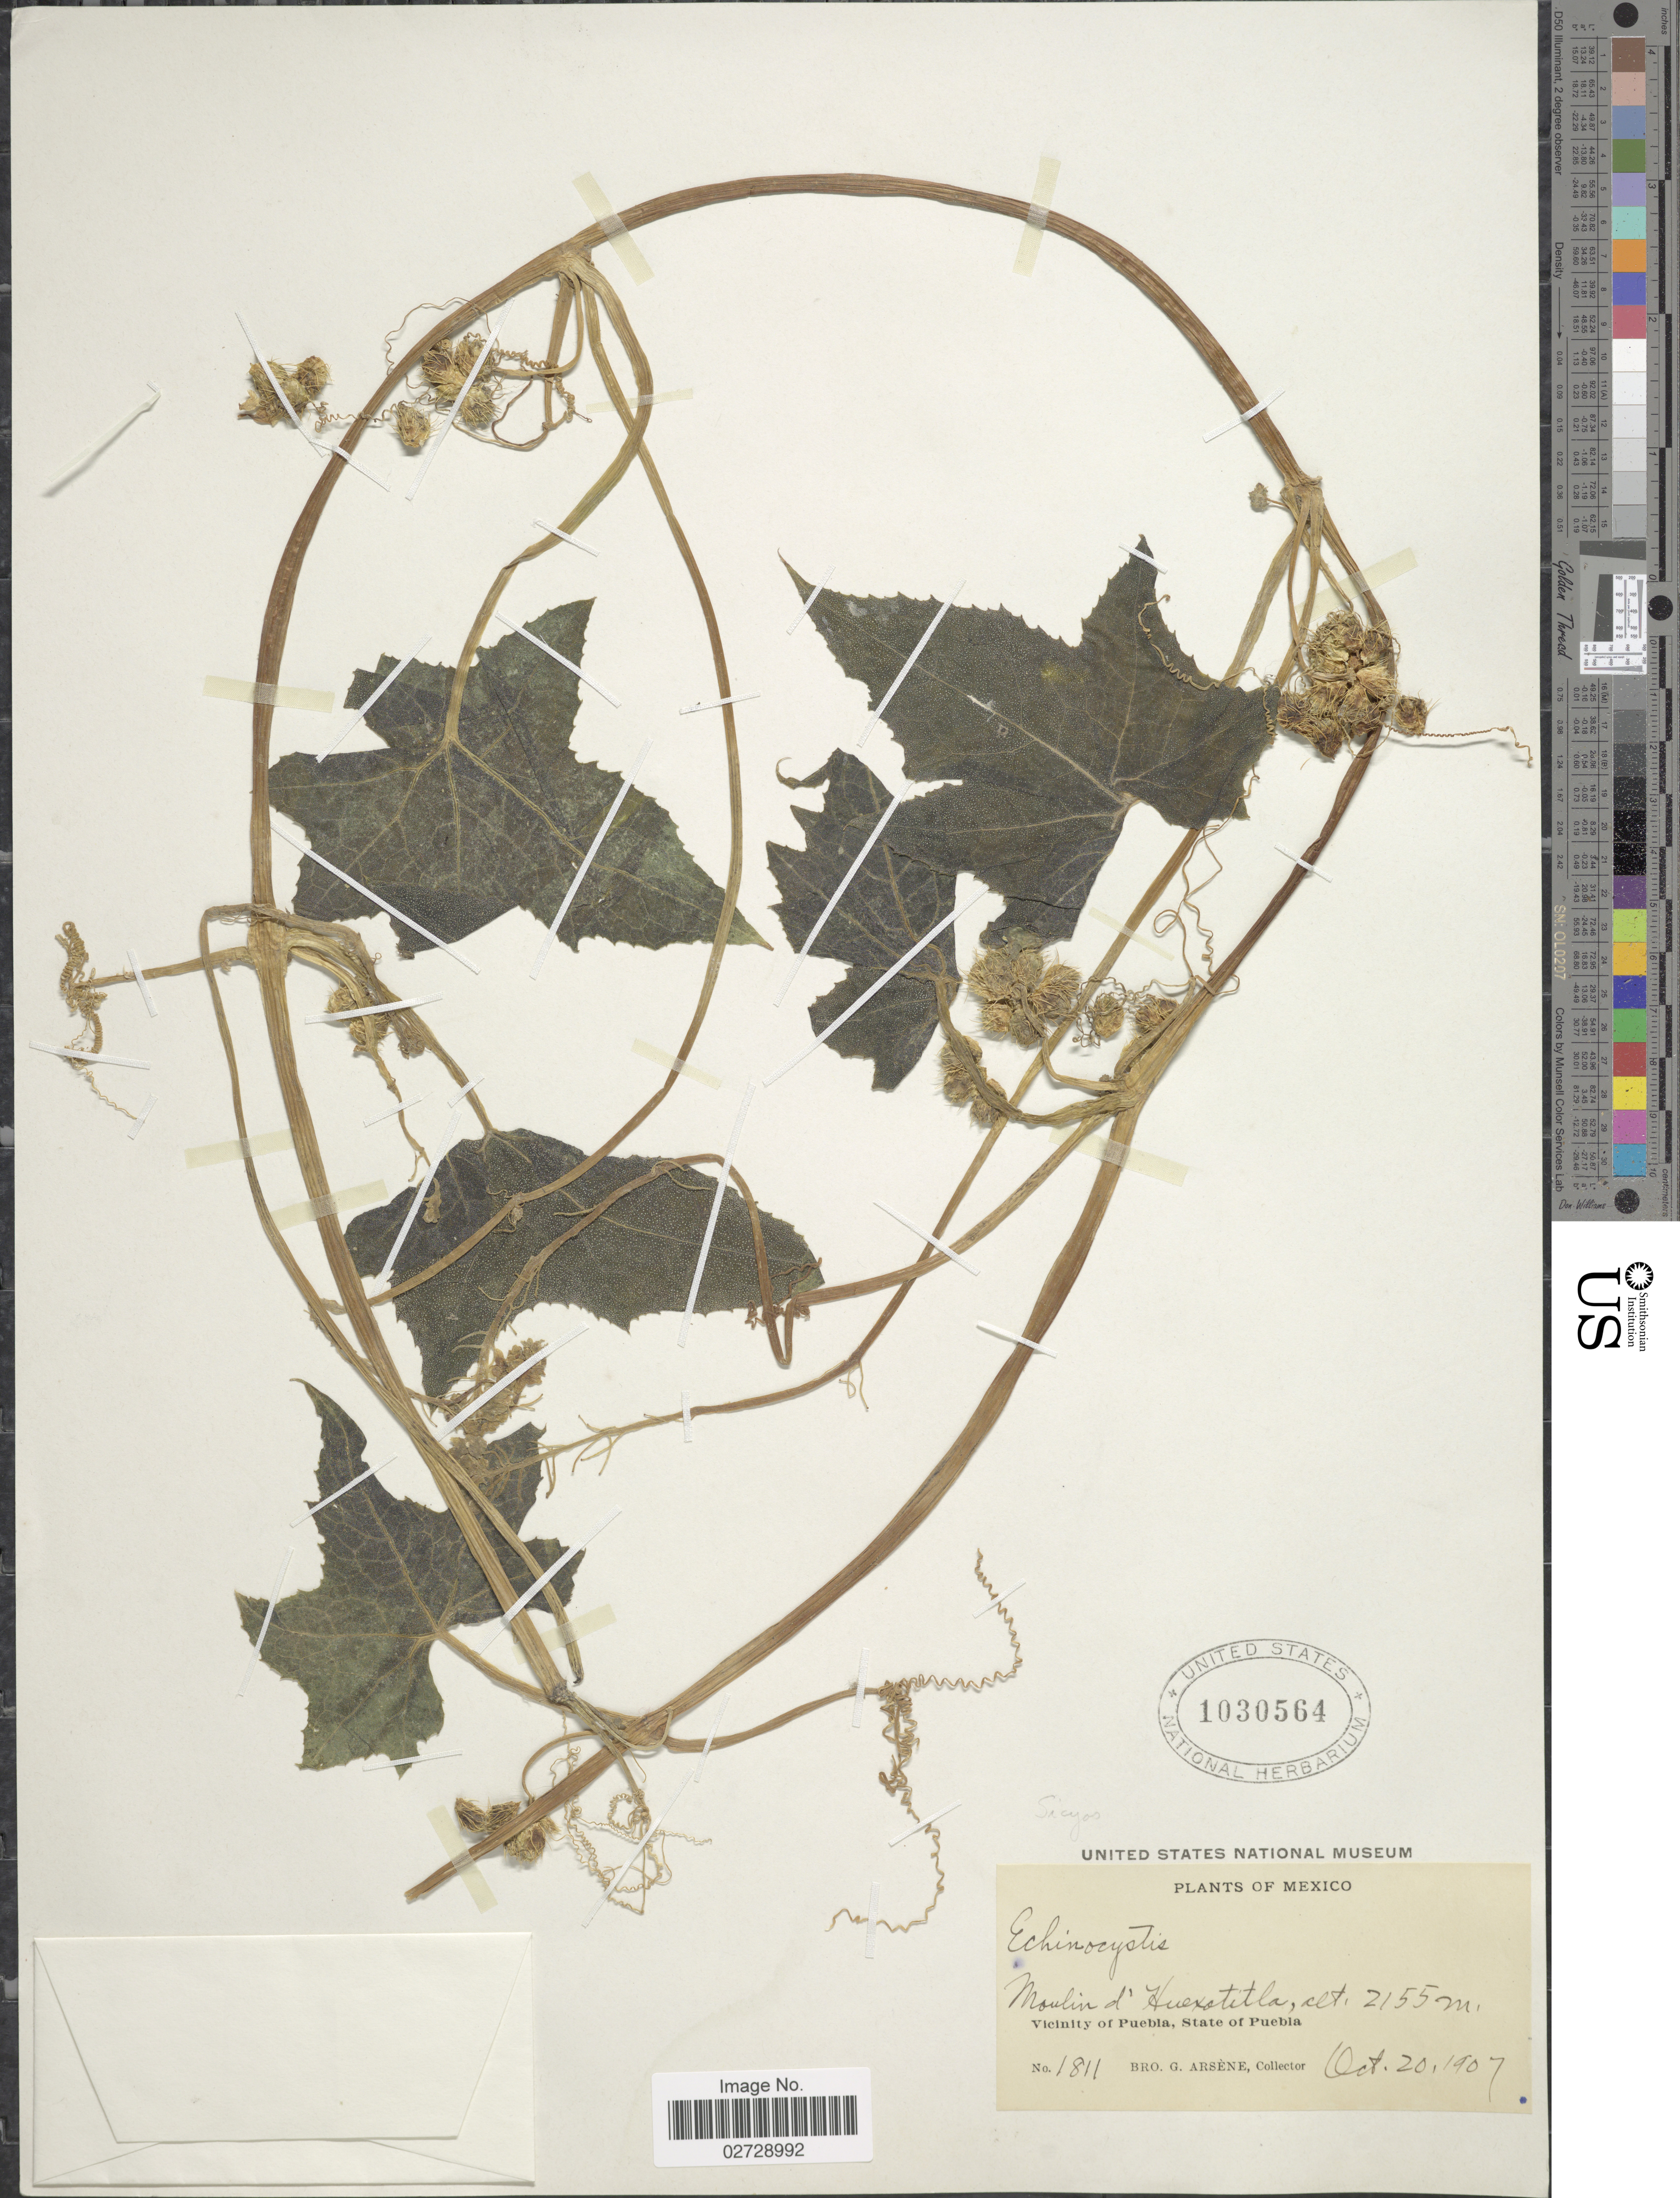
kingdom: Plantae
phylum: Tracheophyta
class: Magnoliopsida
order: Cucurbitales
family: Cucurbitaceae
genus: Sicyos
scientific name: Sicyos sp.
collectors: Bro. G. Arsène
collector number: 1811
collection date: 1907-10-20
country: Mexico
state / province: Puebla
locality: Moulin d'Huexotitla, Vicinity of Puebla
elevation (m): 2155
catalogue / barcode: US 1030564